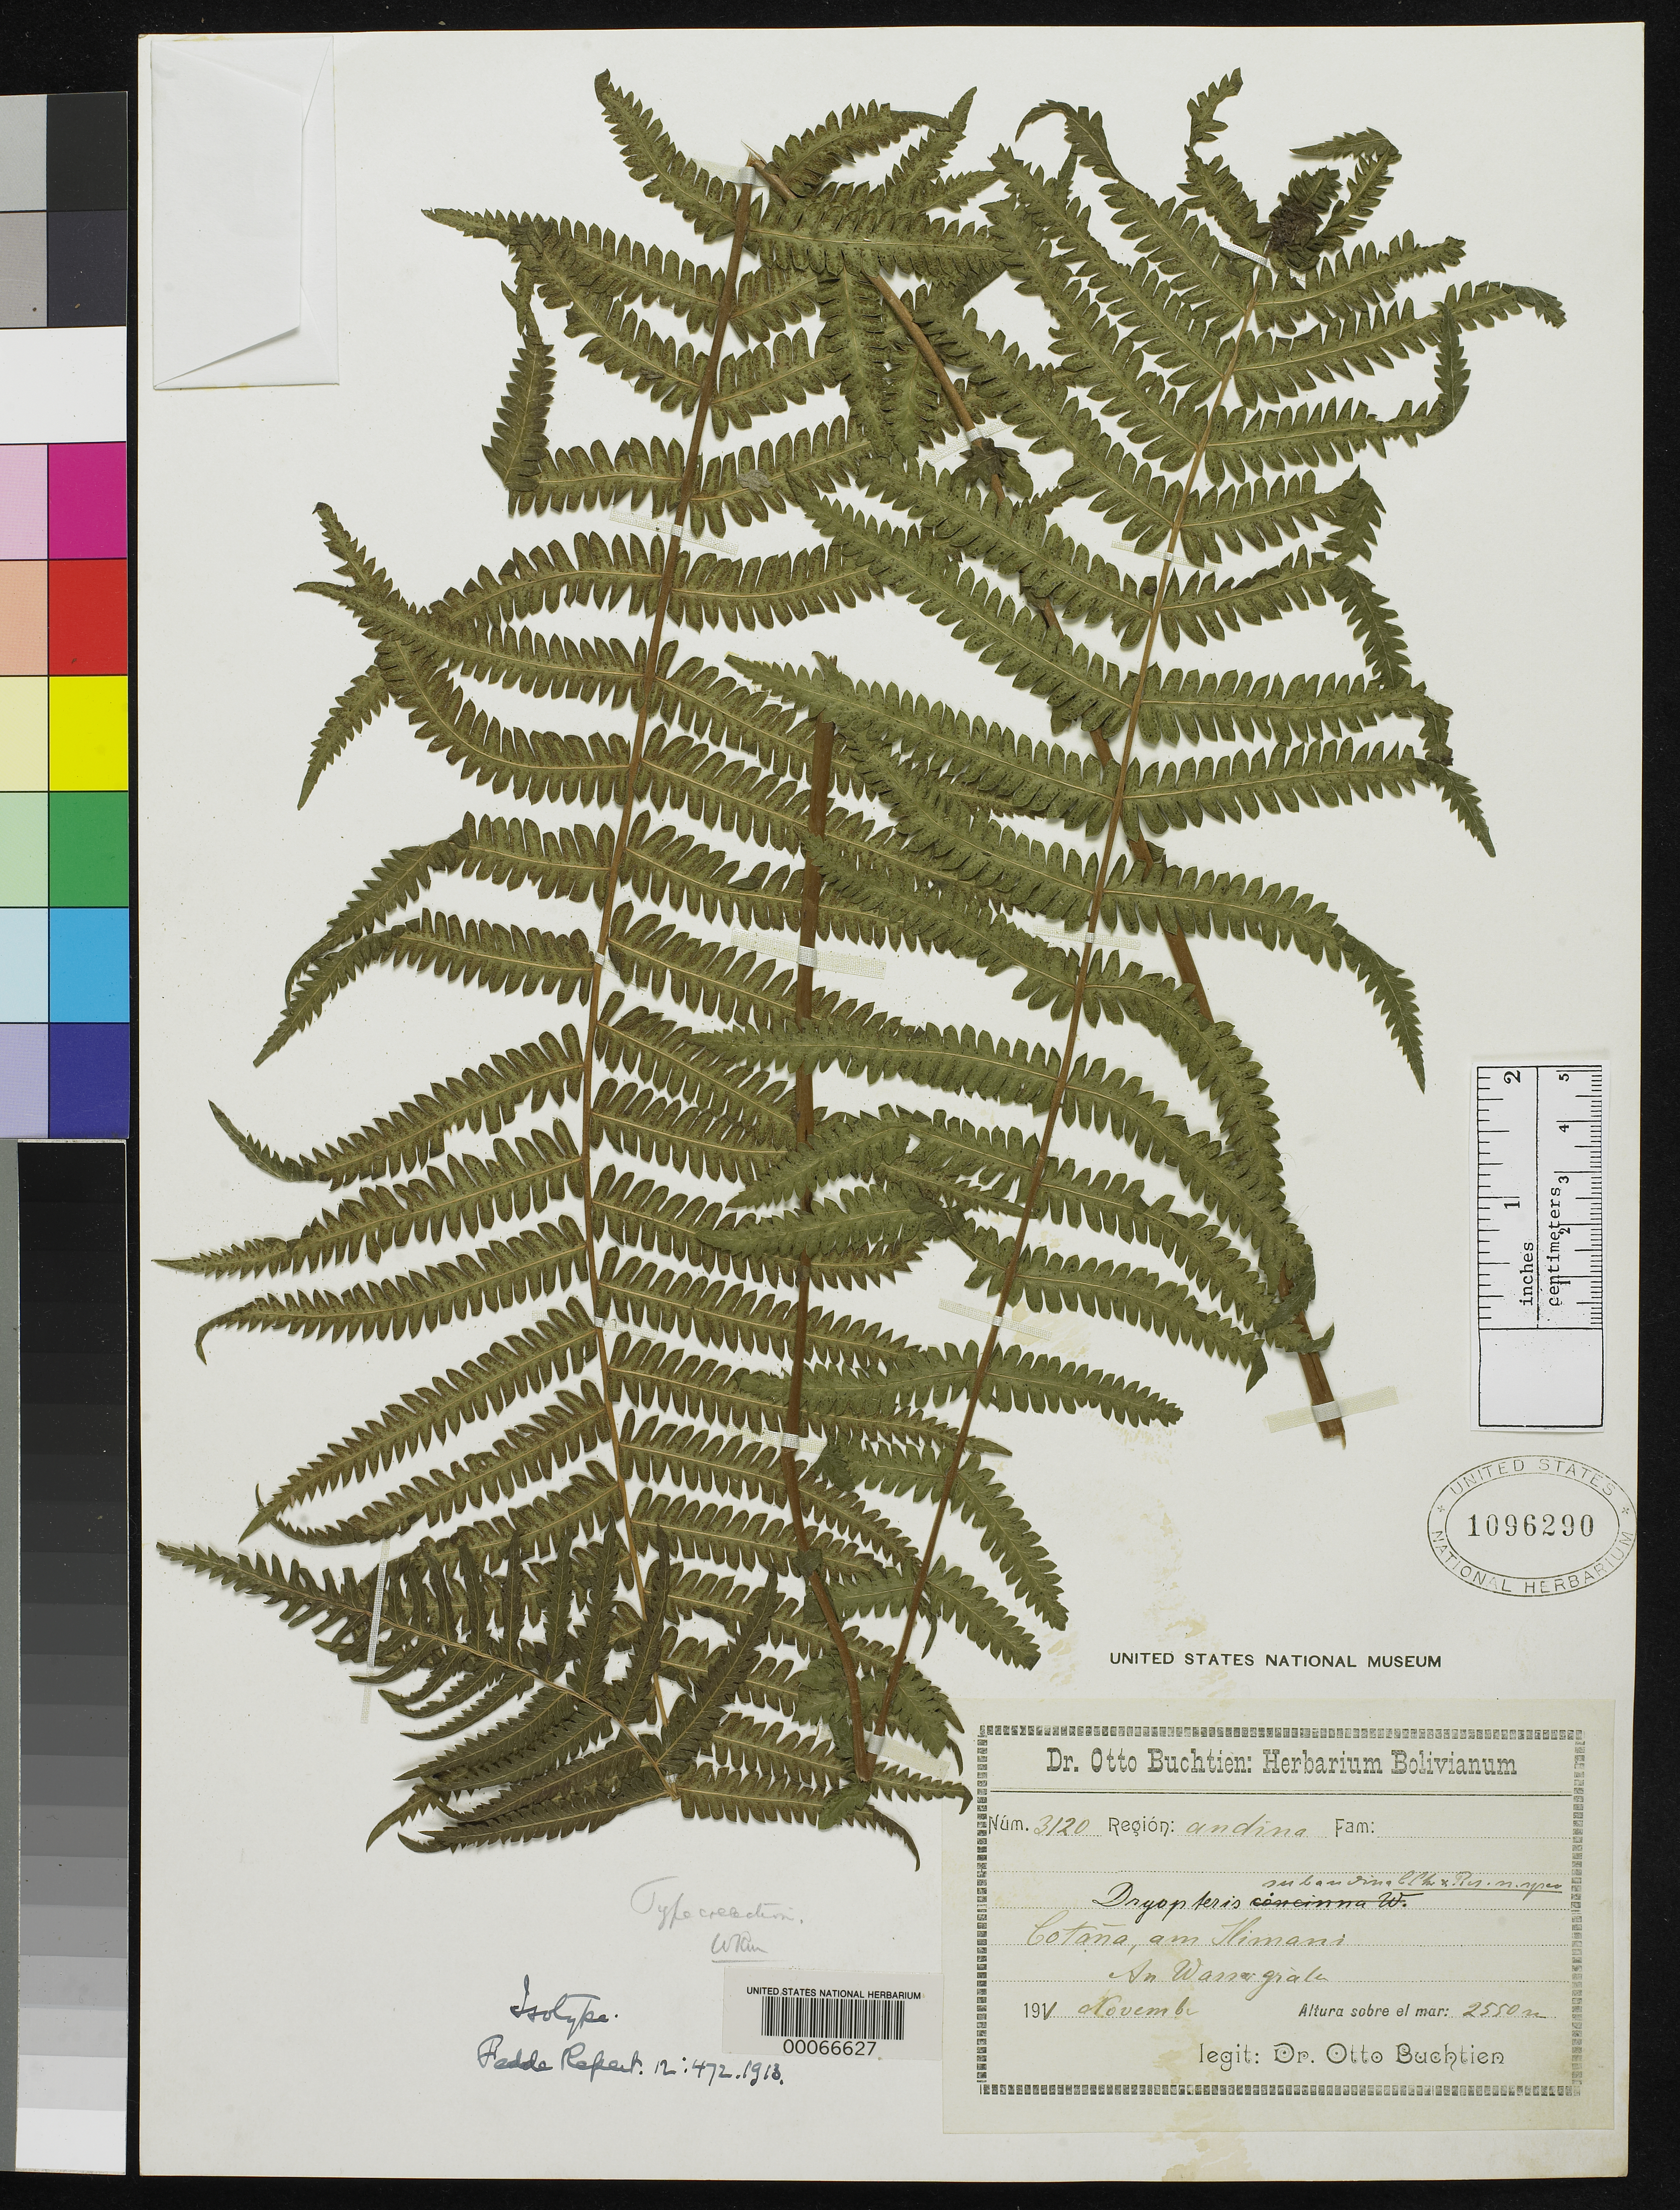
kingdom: Plantae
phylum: Tracheophyta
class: Polypodiopsida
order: Polypodiales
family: Dryopteridaceae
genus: Dryopteris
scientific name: Dryopteris subandina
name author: C. Chr. & Rosenst.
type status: Isosyntype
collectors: O. Buchtien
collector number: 3120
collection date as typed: Nov 1911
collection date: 1911-11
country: Bolivia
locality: Catana, Ilimano.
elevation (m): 2550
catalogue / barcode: US 1096290